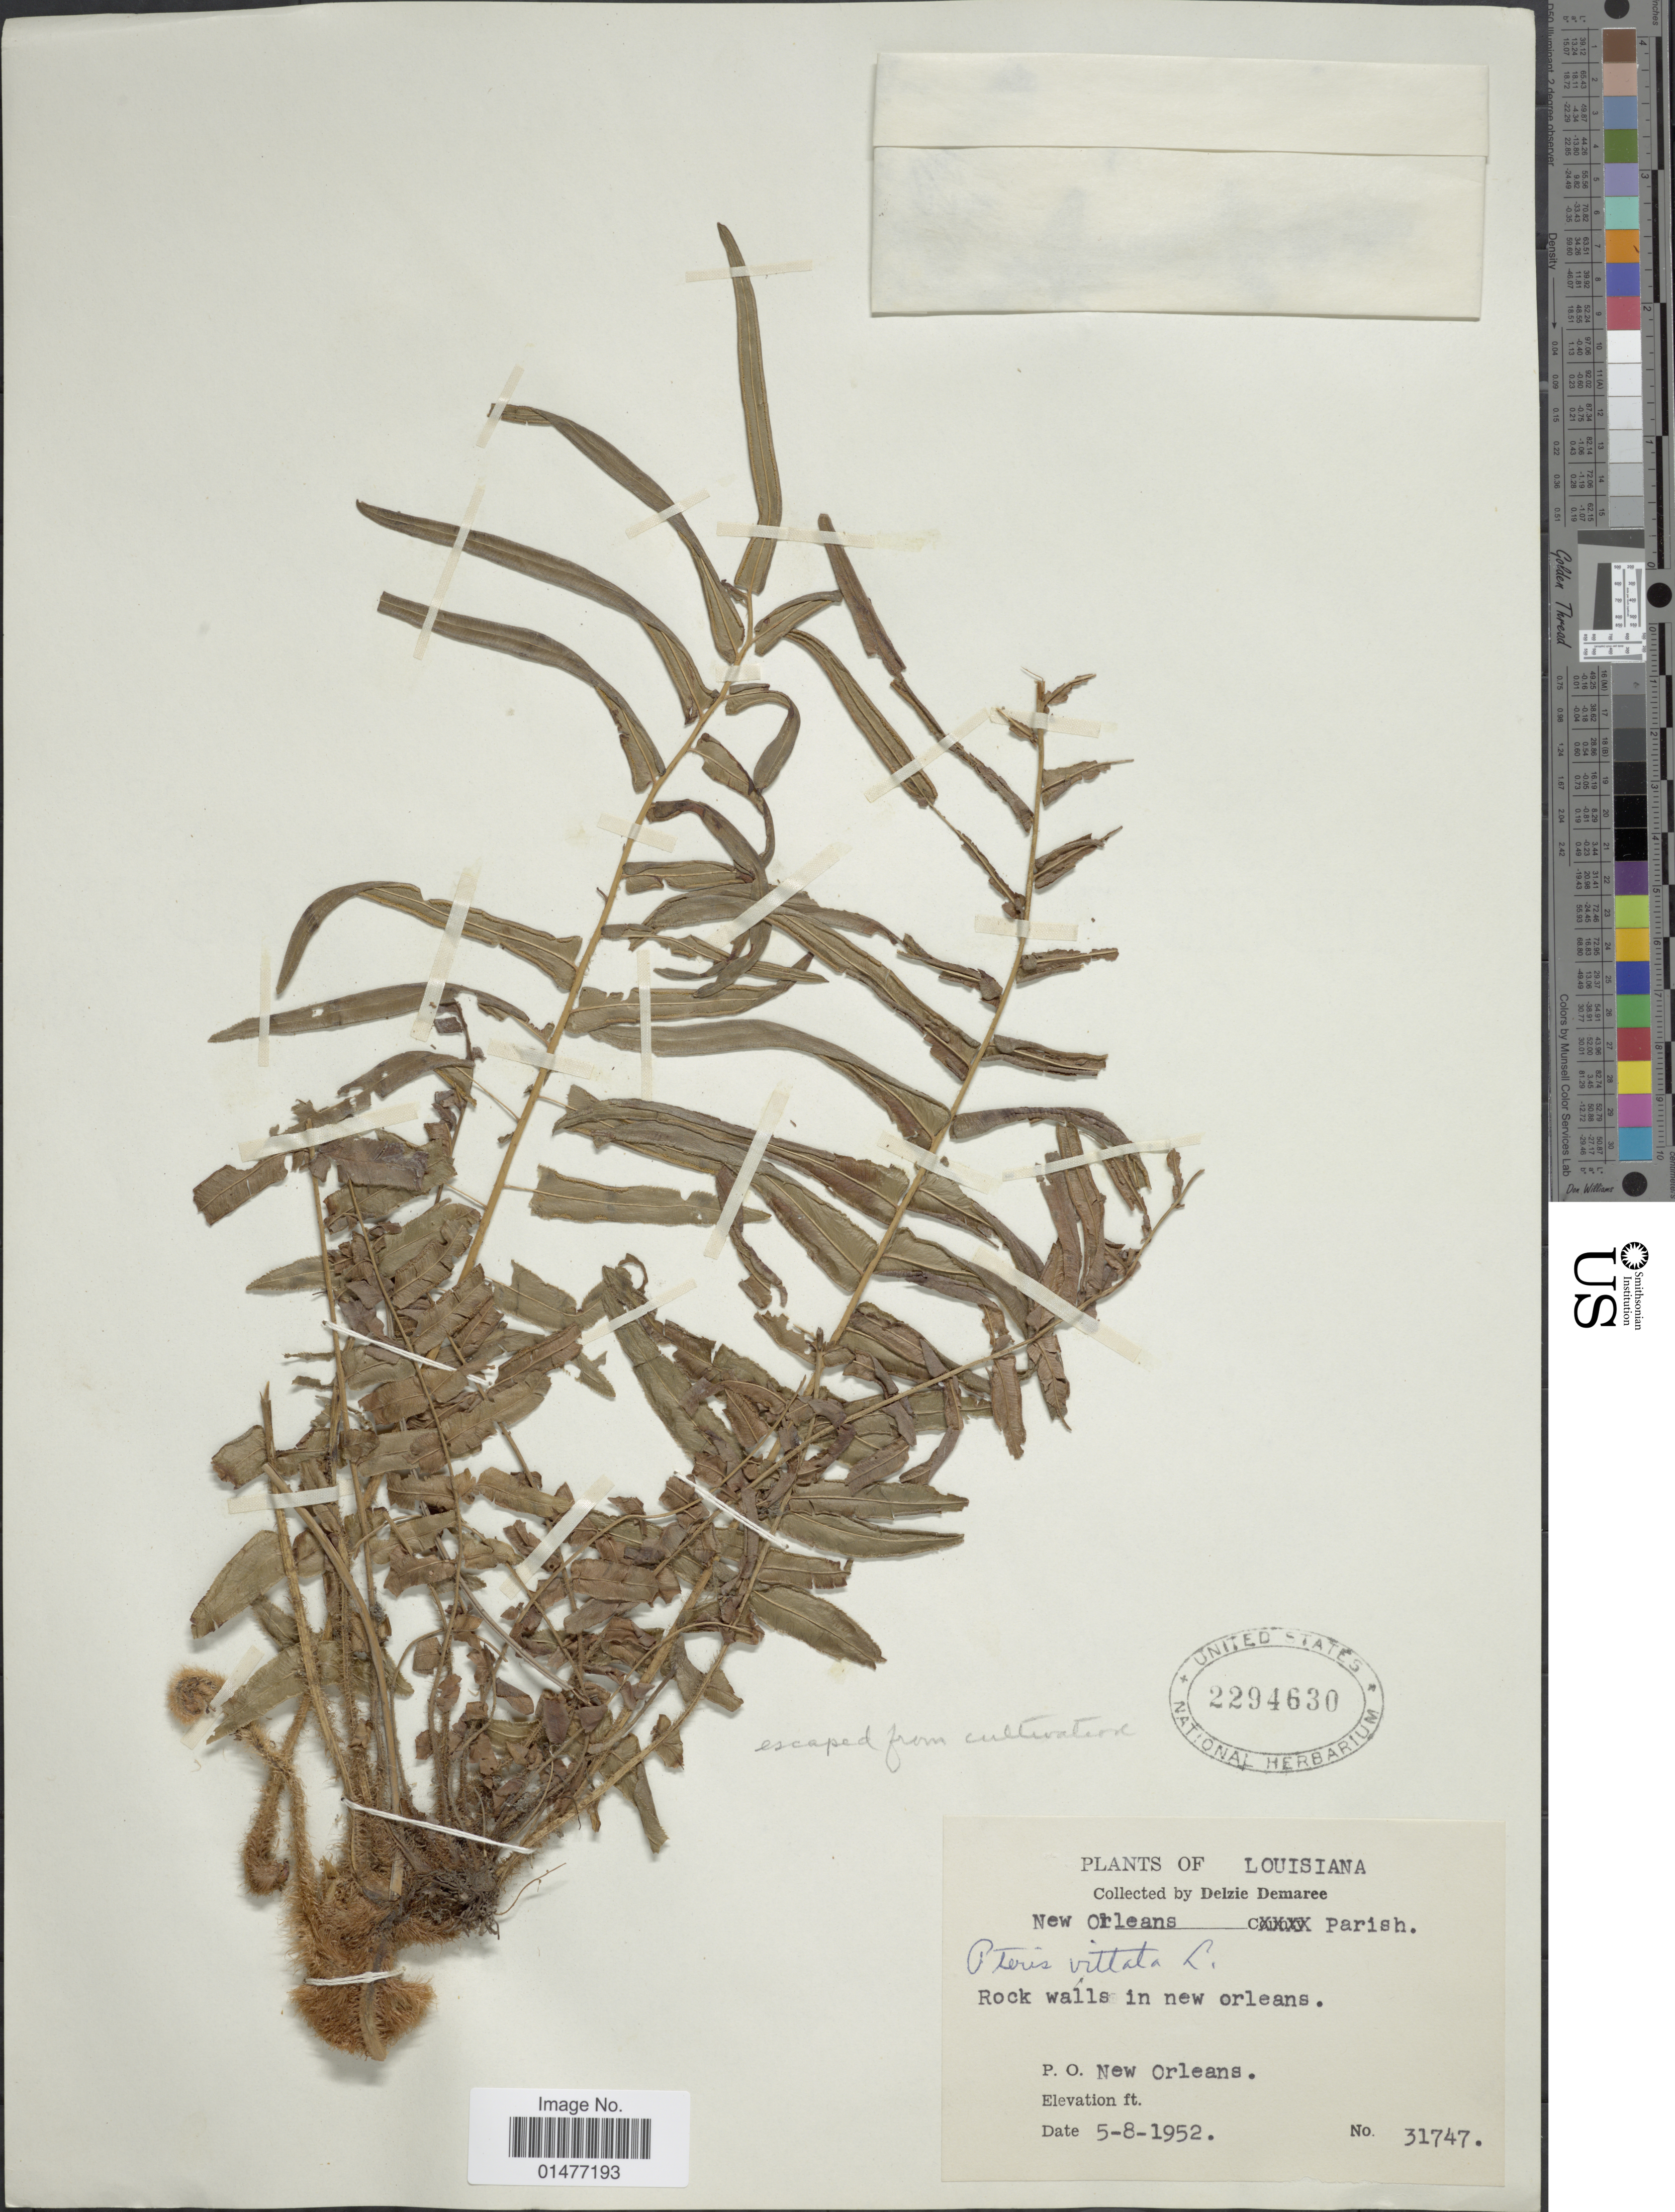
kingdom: Plantae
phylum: Tracheophyta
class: Polypodiopsida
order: Polypodiales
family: Pteridaceae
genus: Pteris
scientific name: Pteris vittata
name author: L.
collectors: D. Demaree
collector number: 31747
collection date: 1952-05-08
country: United States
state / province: Louisiana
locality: Louisiana, New Orleans, parish, Rock walls in new orleans, p.o New Orleans.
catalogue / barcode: US 2294630